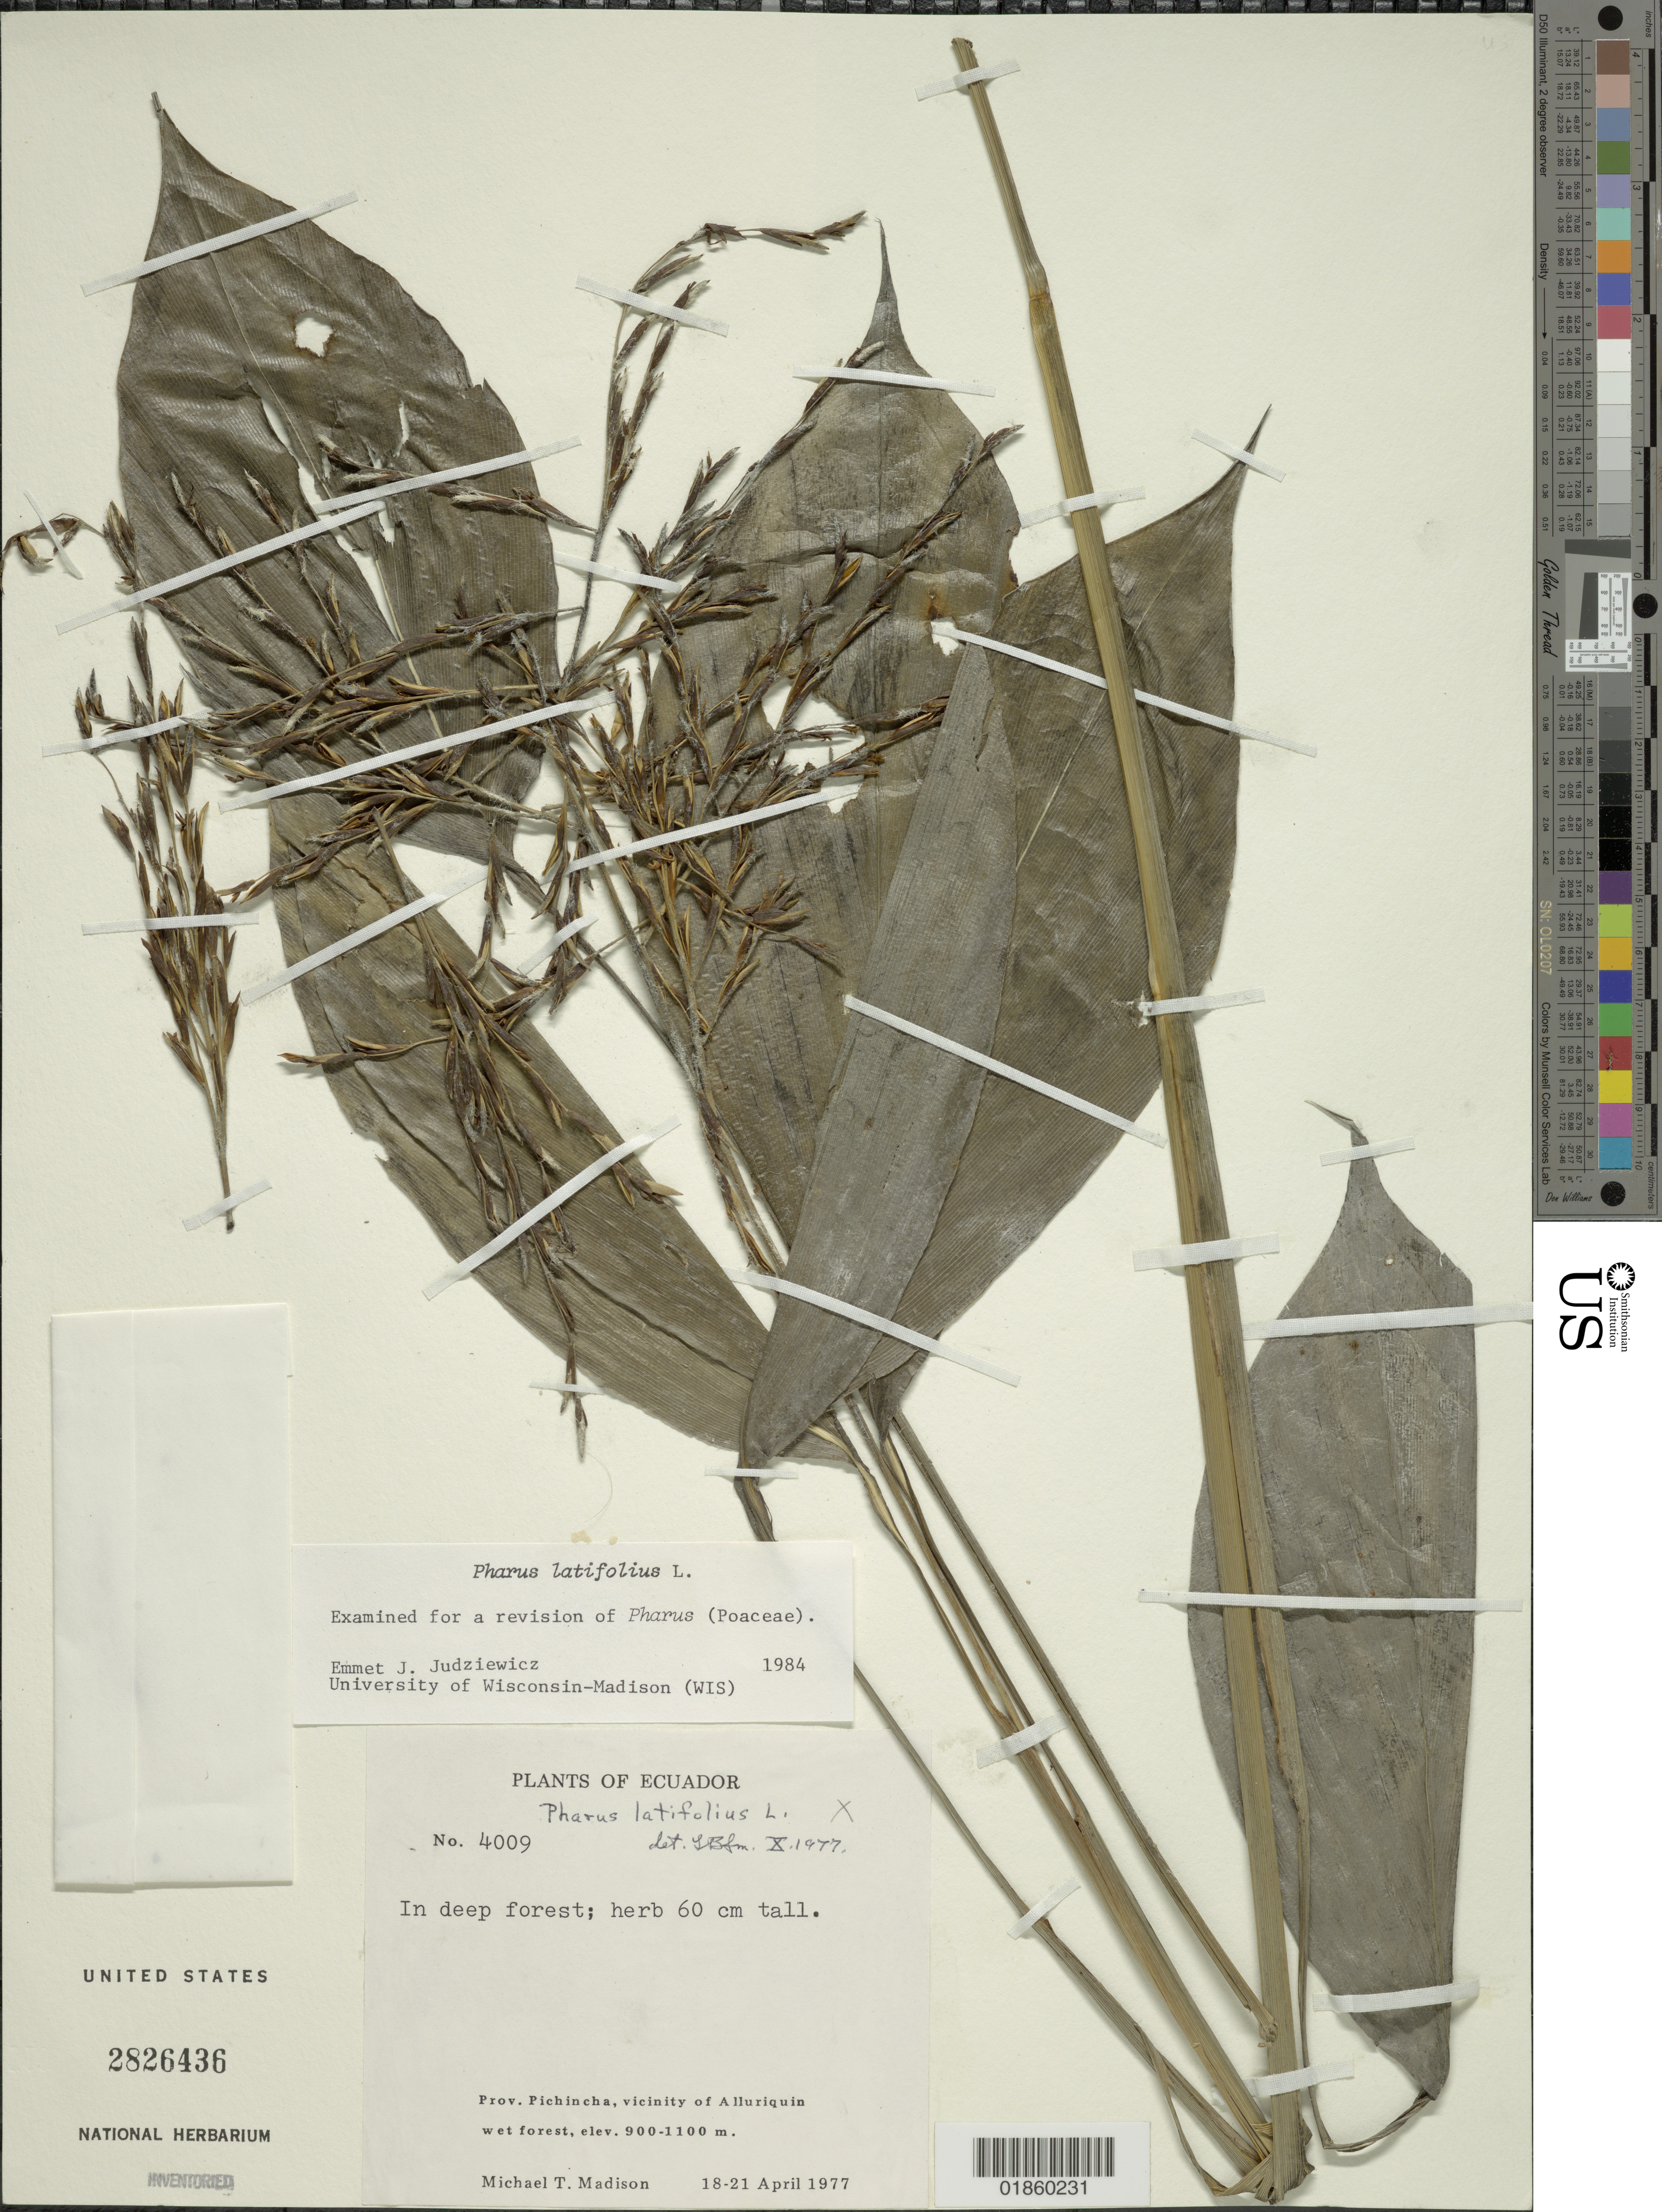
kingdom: Plantae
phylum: Tracheophyta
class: Liliopsida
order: Poales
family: Poaceae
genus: Pharus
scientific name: Pharus latifolius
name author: L.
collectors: M. T. Madison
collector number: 4009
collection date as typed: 18 Apr 1977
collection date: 1977-04-18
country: Ecuador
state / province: Pichincha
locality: Alluriquin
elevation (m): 900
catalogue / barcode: US 2826436